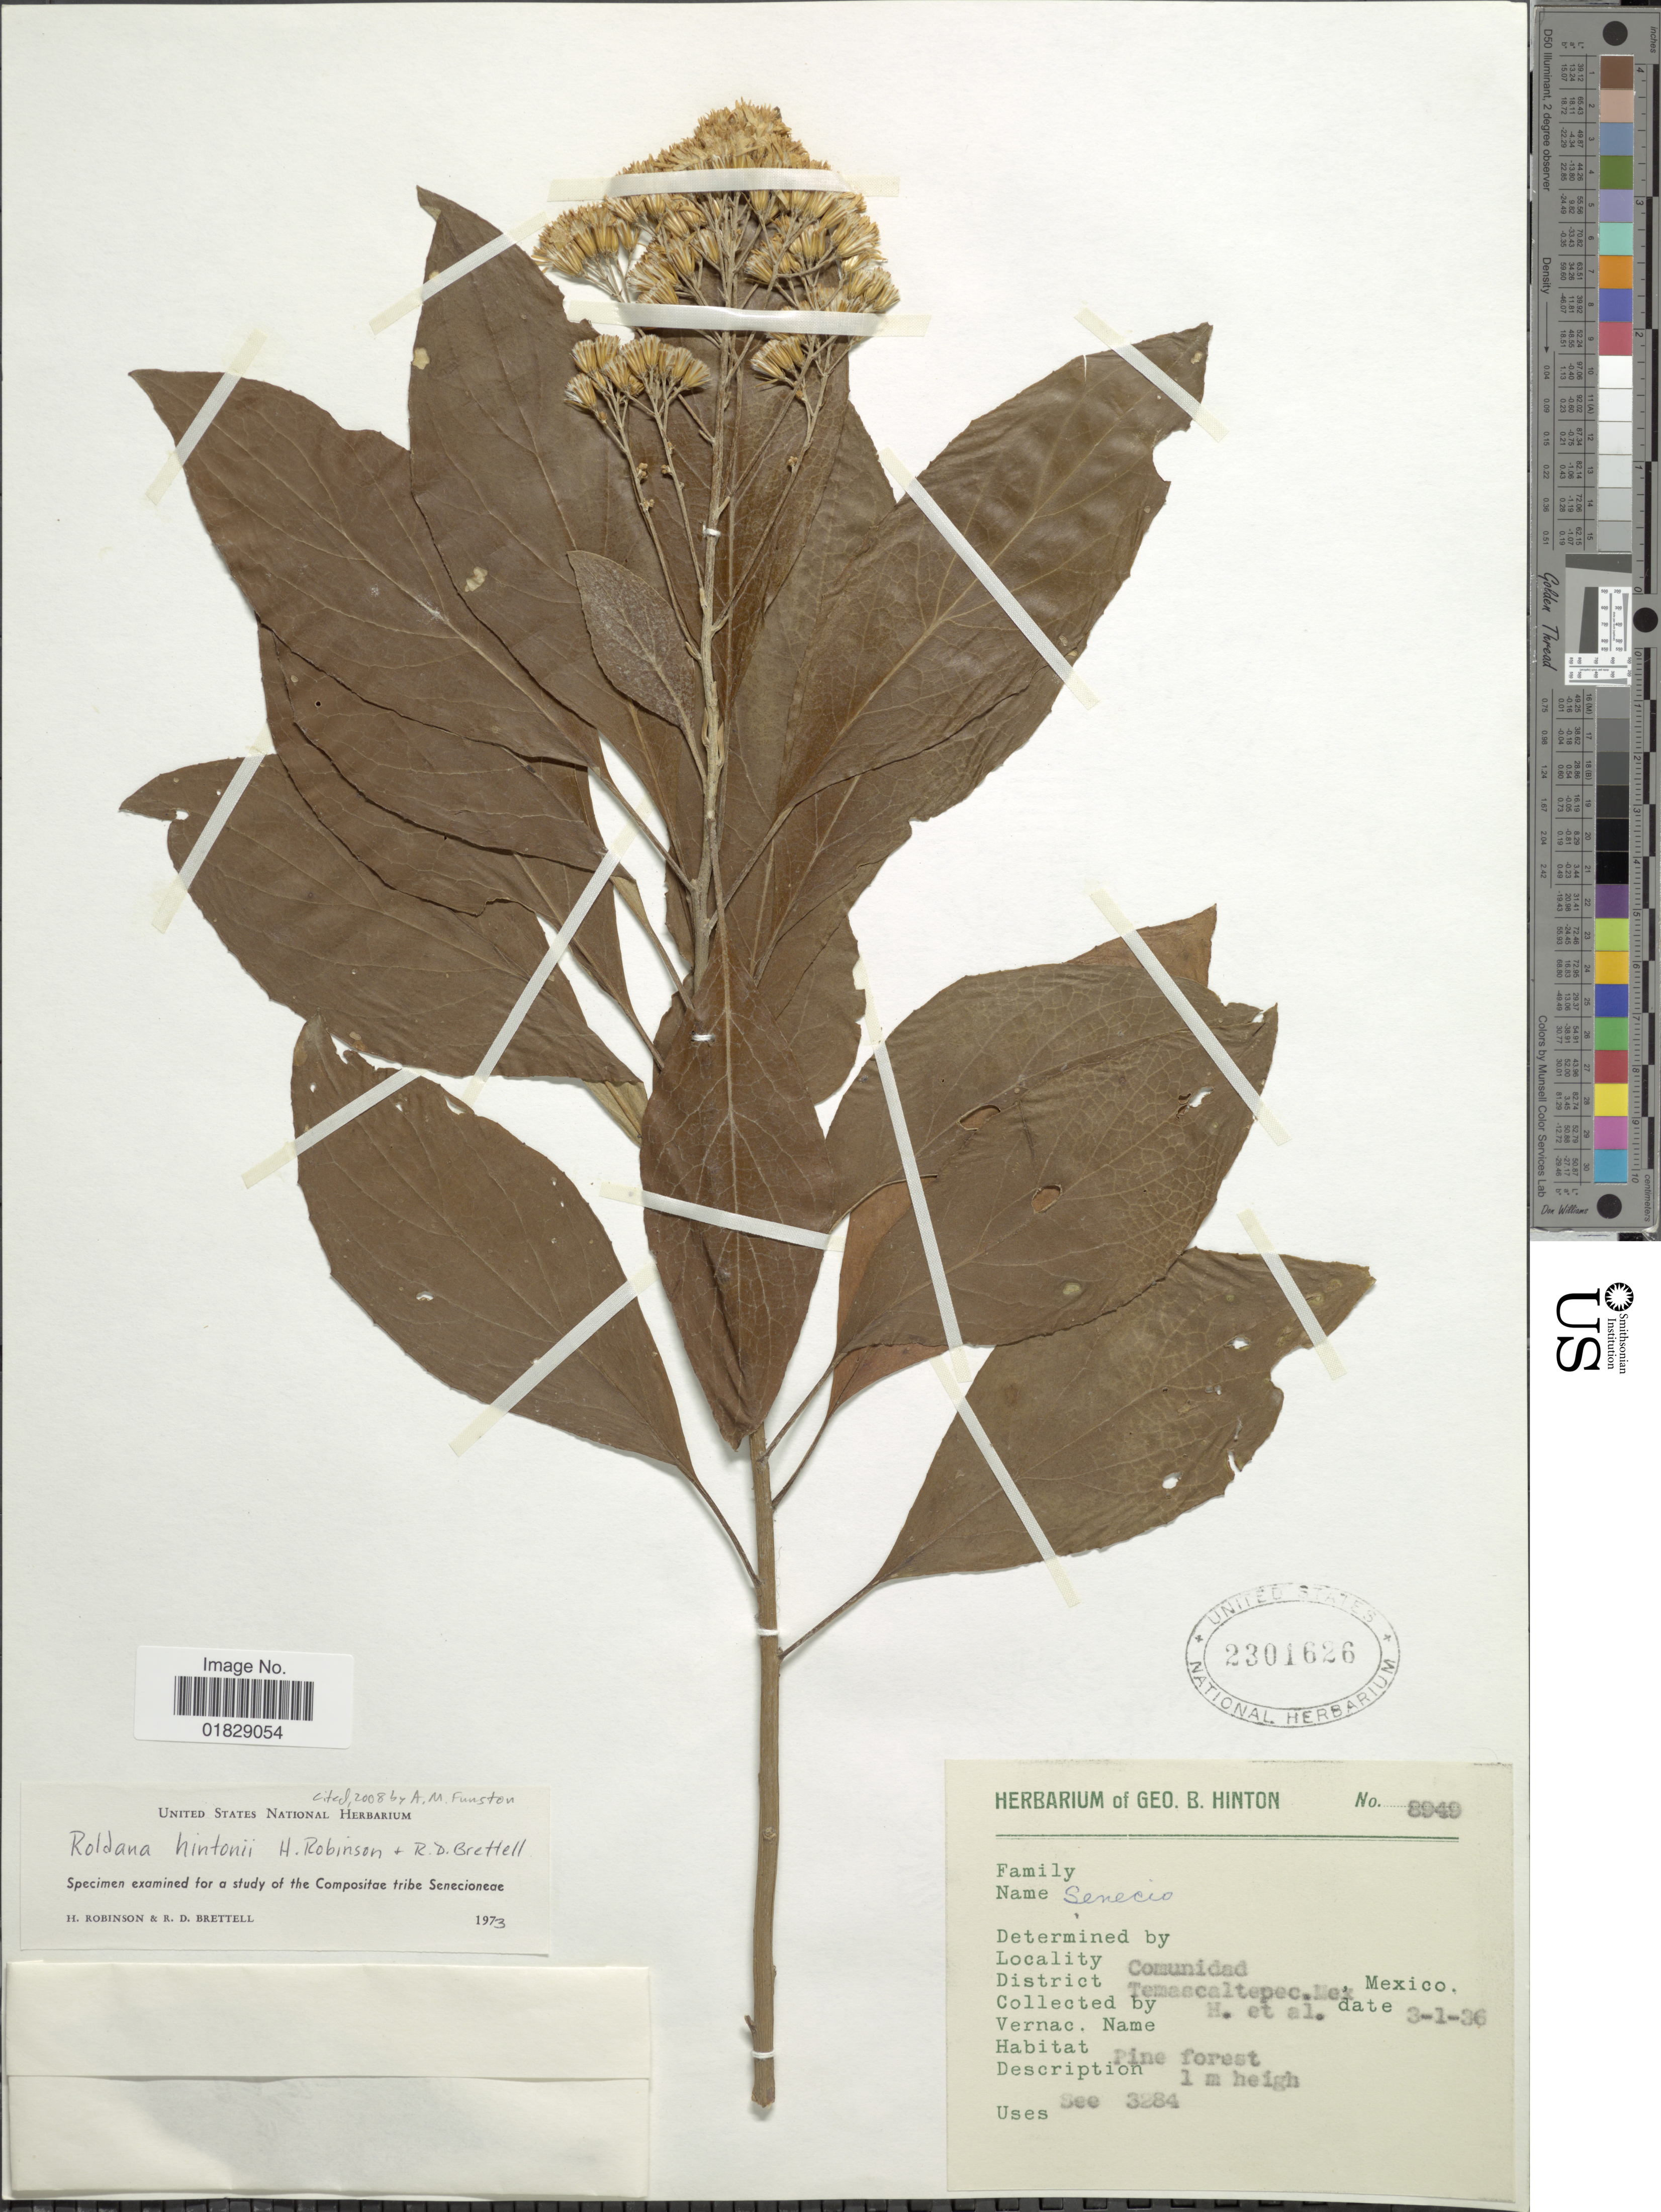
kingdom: Plantae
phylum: Tracheophyta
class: Magnoliopsida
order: Asterales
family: Asteraceae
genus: Roldana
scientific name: Roldana hintonii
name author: H. Rob. & Brettell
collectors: G. B. Hinton & et al.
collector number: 8949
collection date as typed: Transcribed d/m/y: 1/3/36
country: Mexico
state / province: México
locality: Comunidad. District Temascaltepec, Mex., Mexico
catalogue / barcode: US 2301626